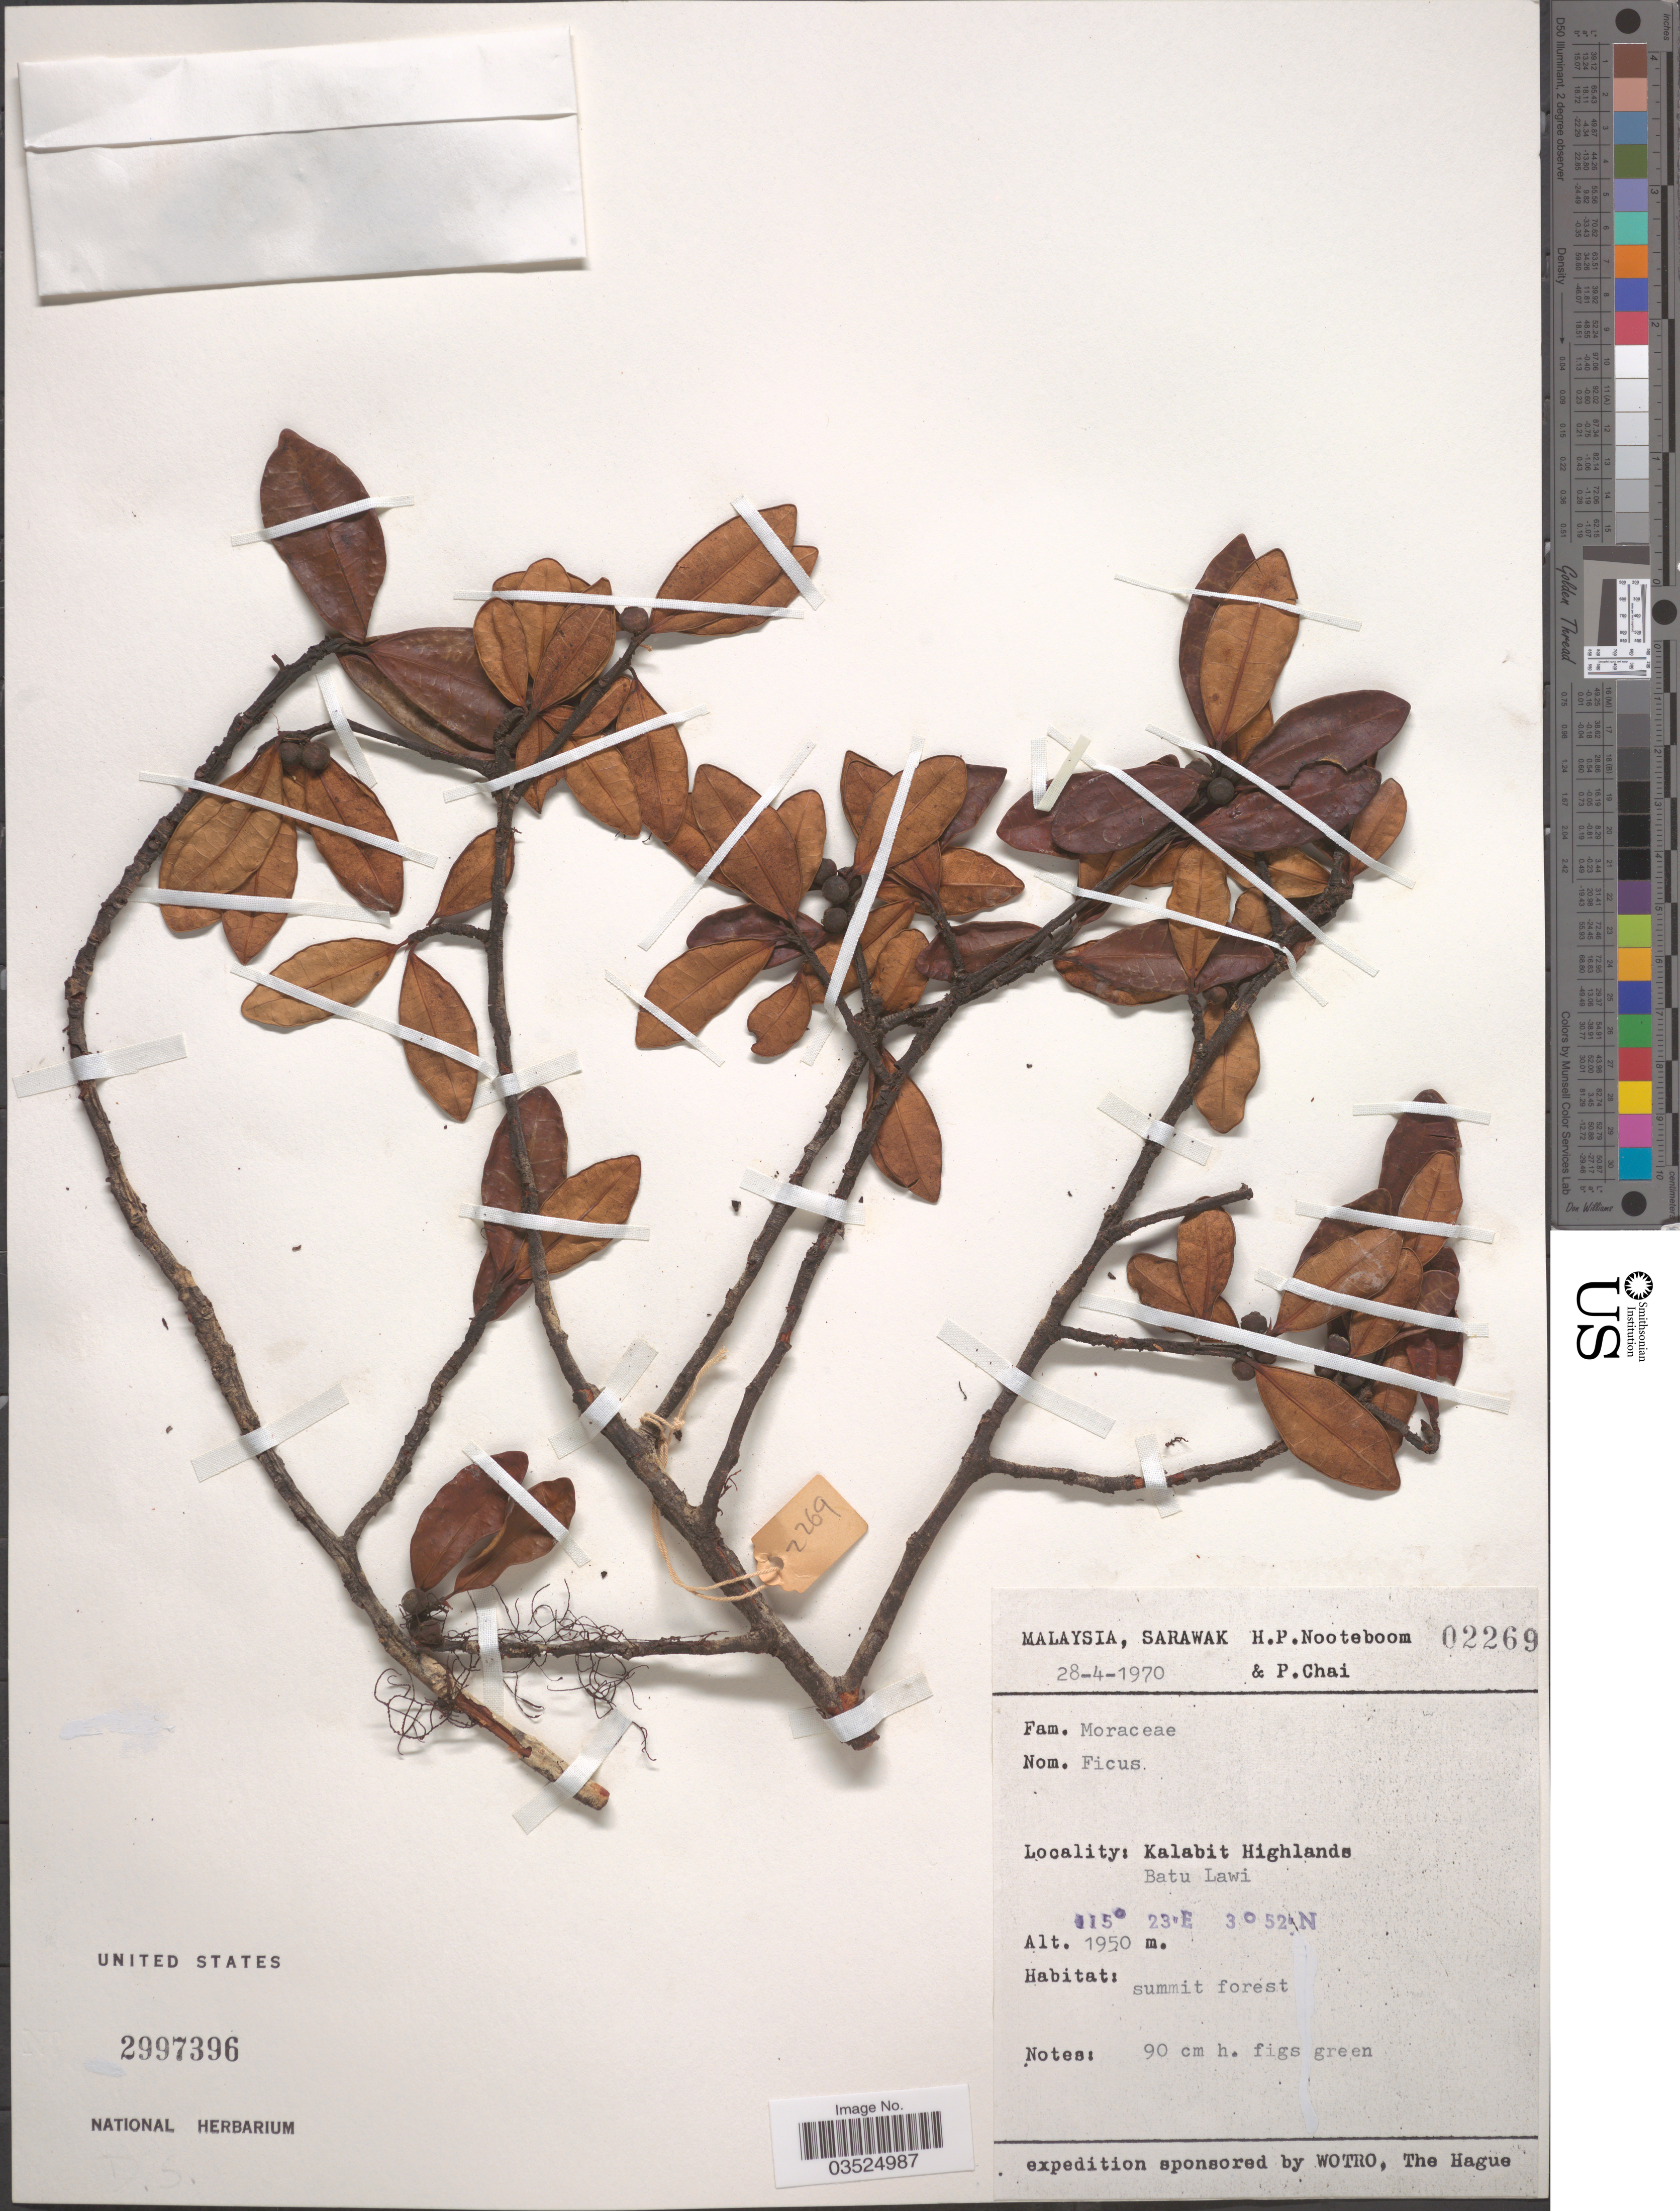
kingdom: Plantae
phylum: Tracheophyta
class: Magnoliopsida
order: Rosales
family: Moraceae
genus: Ficus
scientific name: Ficus sp.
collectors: H. P. Nooteboom & P. Chai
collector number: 02269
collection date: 1970-04-28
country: Malaysia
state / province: Sarawak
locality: Kalabit Highlands. Batu Lawi.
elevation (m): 1950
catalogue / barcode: US 2997396